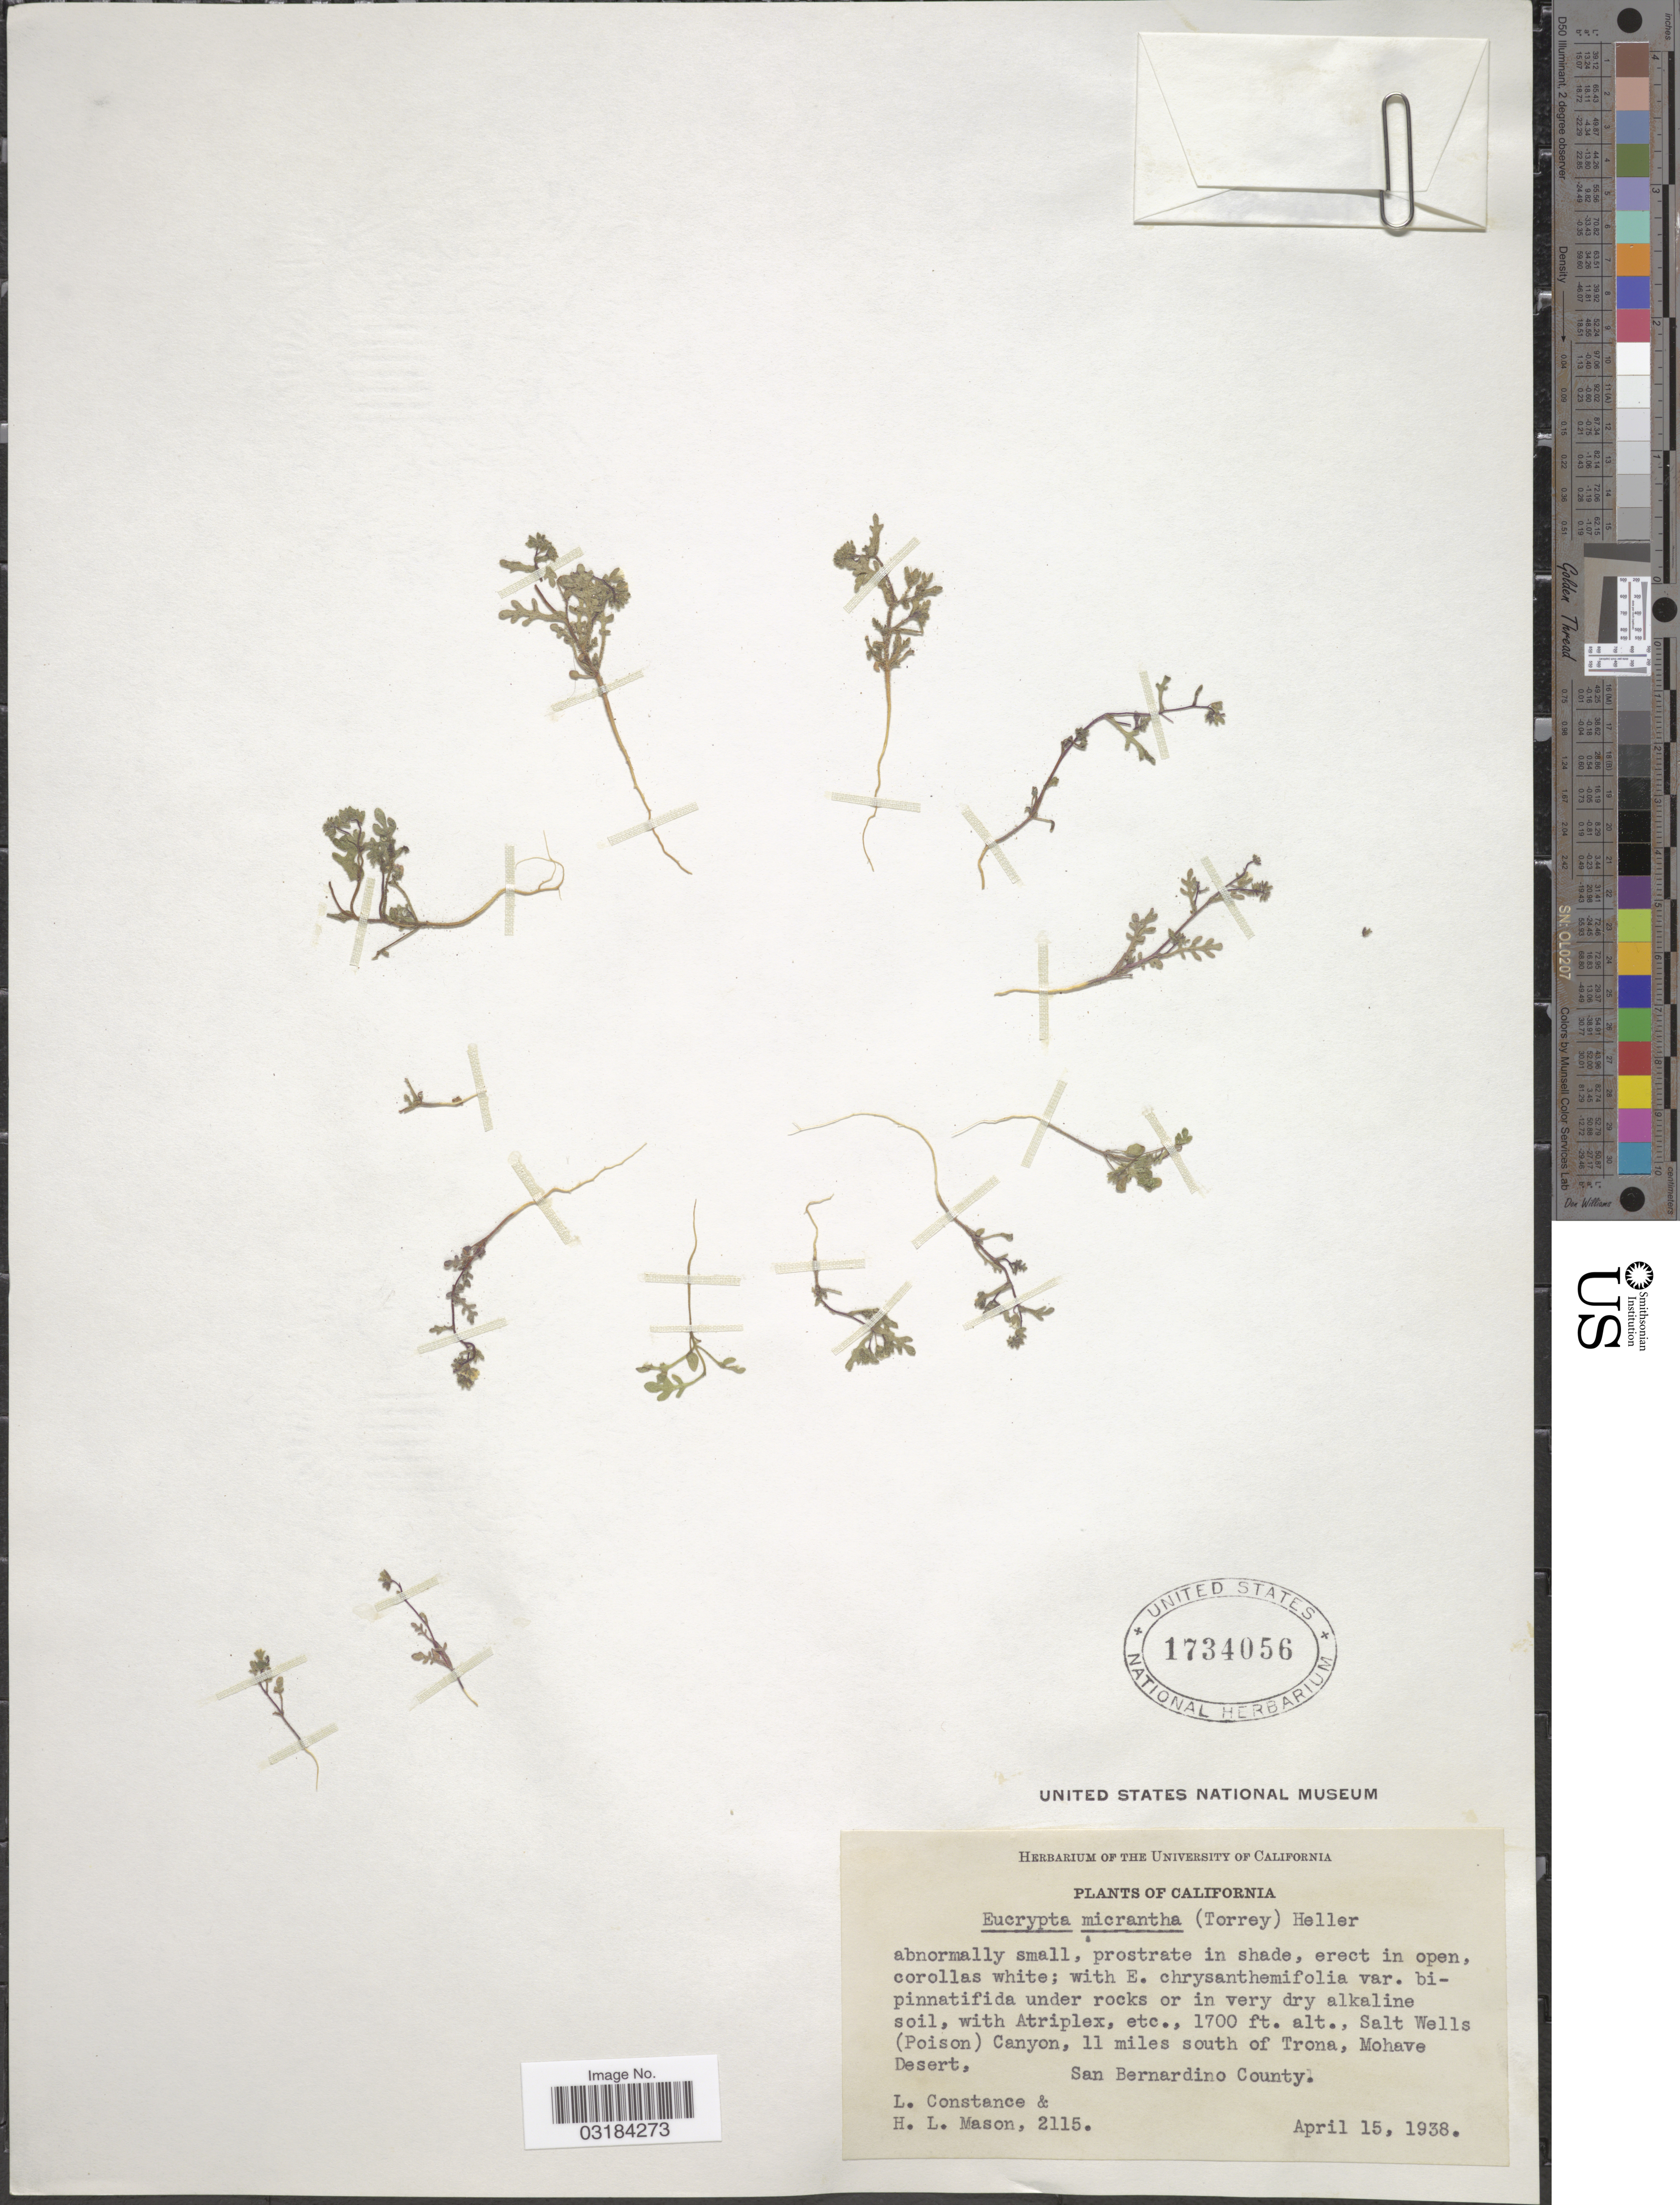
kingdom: Plantae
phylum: Tracheophyta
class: Magnoliopsida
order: Boraginales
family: Hydrophyllaceae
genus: Eucrypta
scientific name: Eucrypta micrantha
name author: (Torr.) A. Heller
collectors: L. Constance & H. L. Mason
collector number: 2115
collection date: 1938-04-15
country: United States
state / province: California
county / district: San Bernardino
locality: Salt Wells (Poison) Canyon, 11 miles south of Trona, Mohave Desert, San Bernardino County.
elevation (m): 518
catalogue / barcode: US 1734056